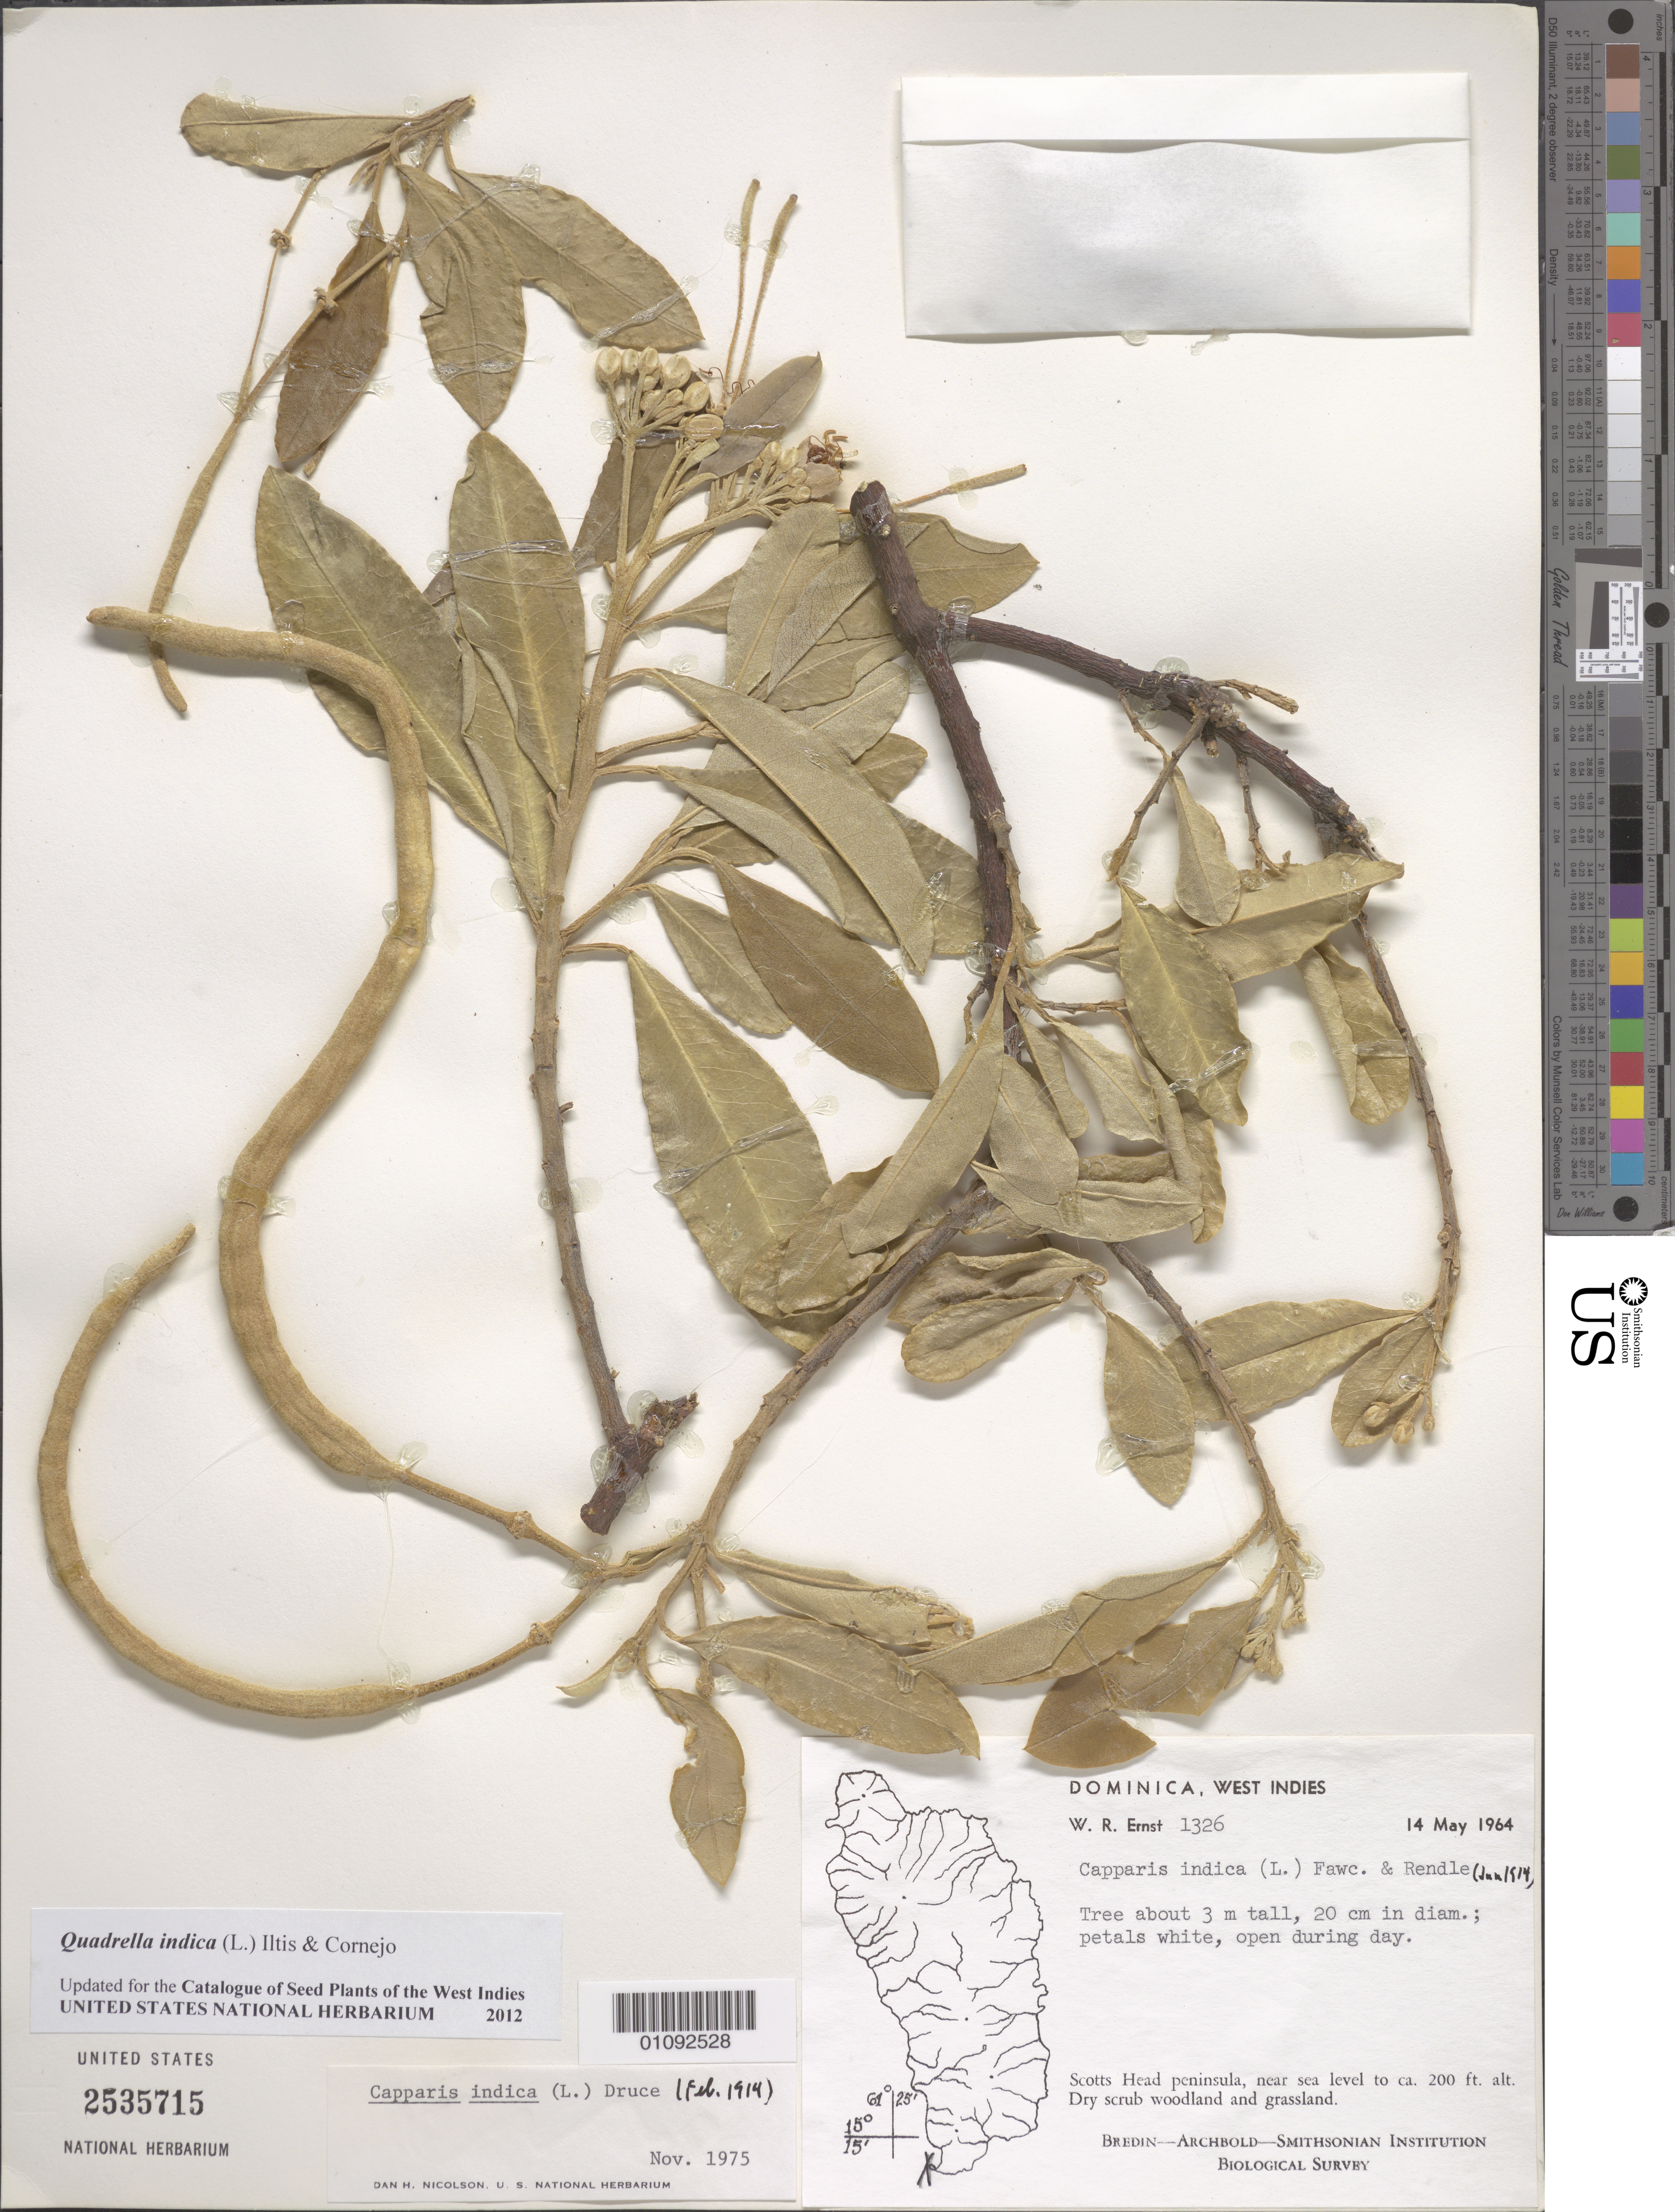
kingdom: Plantae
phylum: Tracheophyta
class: Magnoliopsida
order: Brassicales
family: Capparaceae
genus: Quadrella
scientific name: Quadrella indica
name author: (L.) Iltis & Cornejo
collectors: W. R. Ernst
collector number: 1326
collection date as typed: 14 May 1964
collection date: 1964-05-14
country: Dominica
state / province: St. Mark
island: Dominica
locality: Scott's Head peninsula.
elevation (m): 0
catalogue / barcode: US 2535715